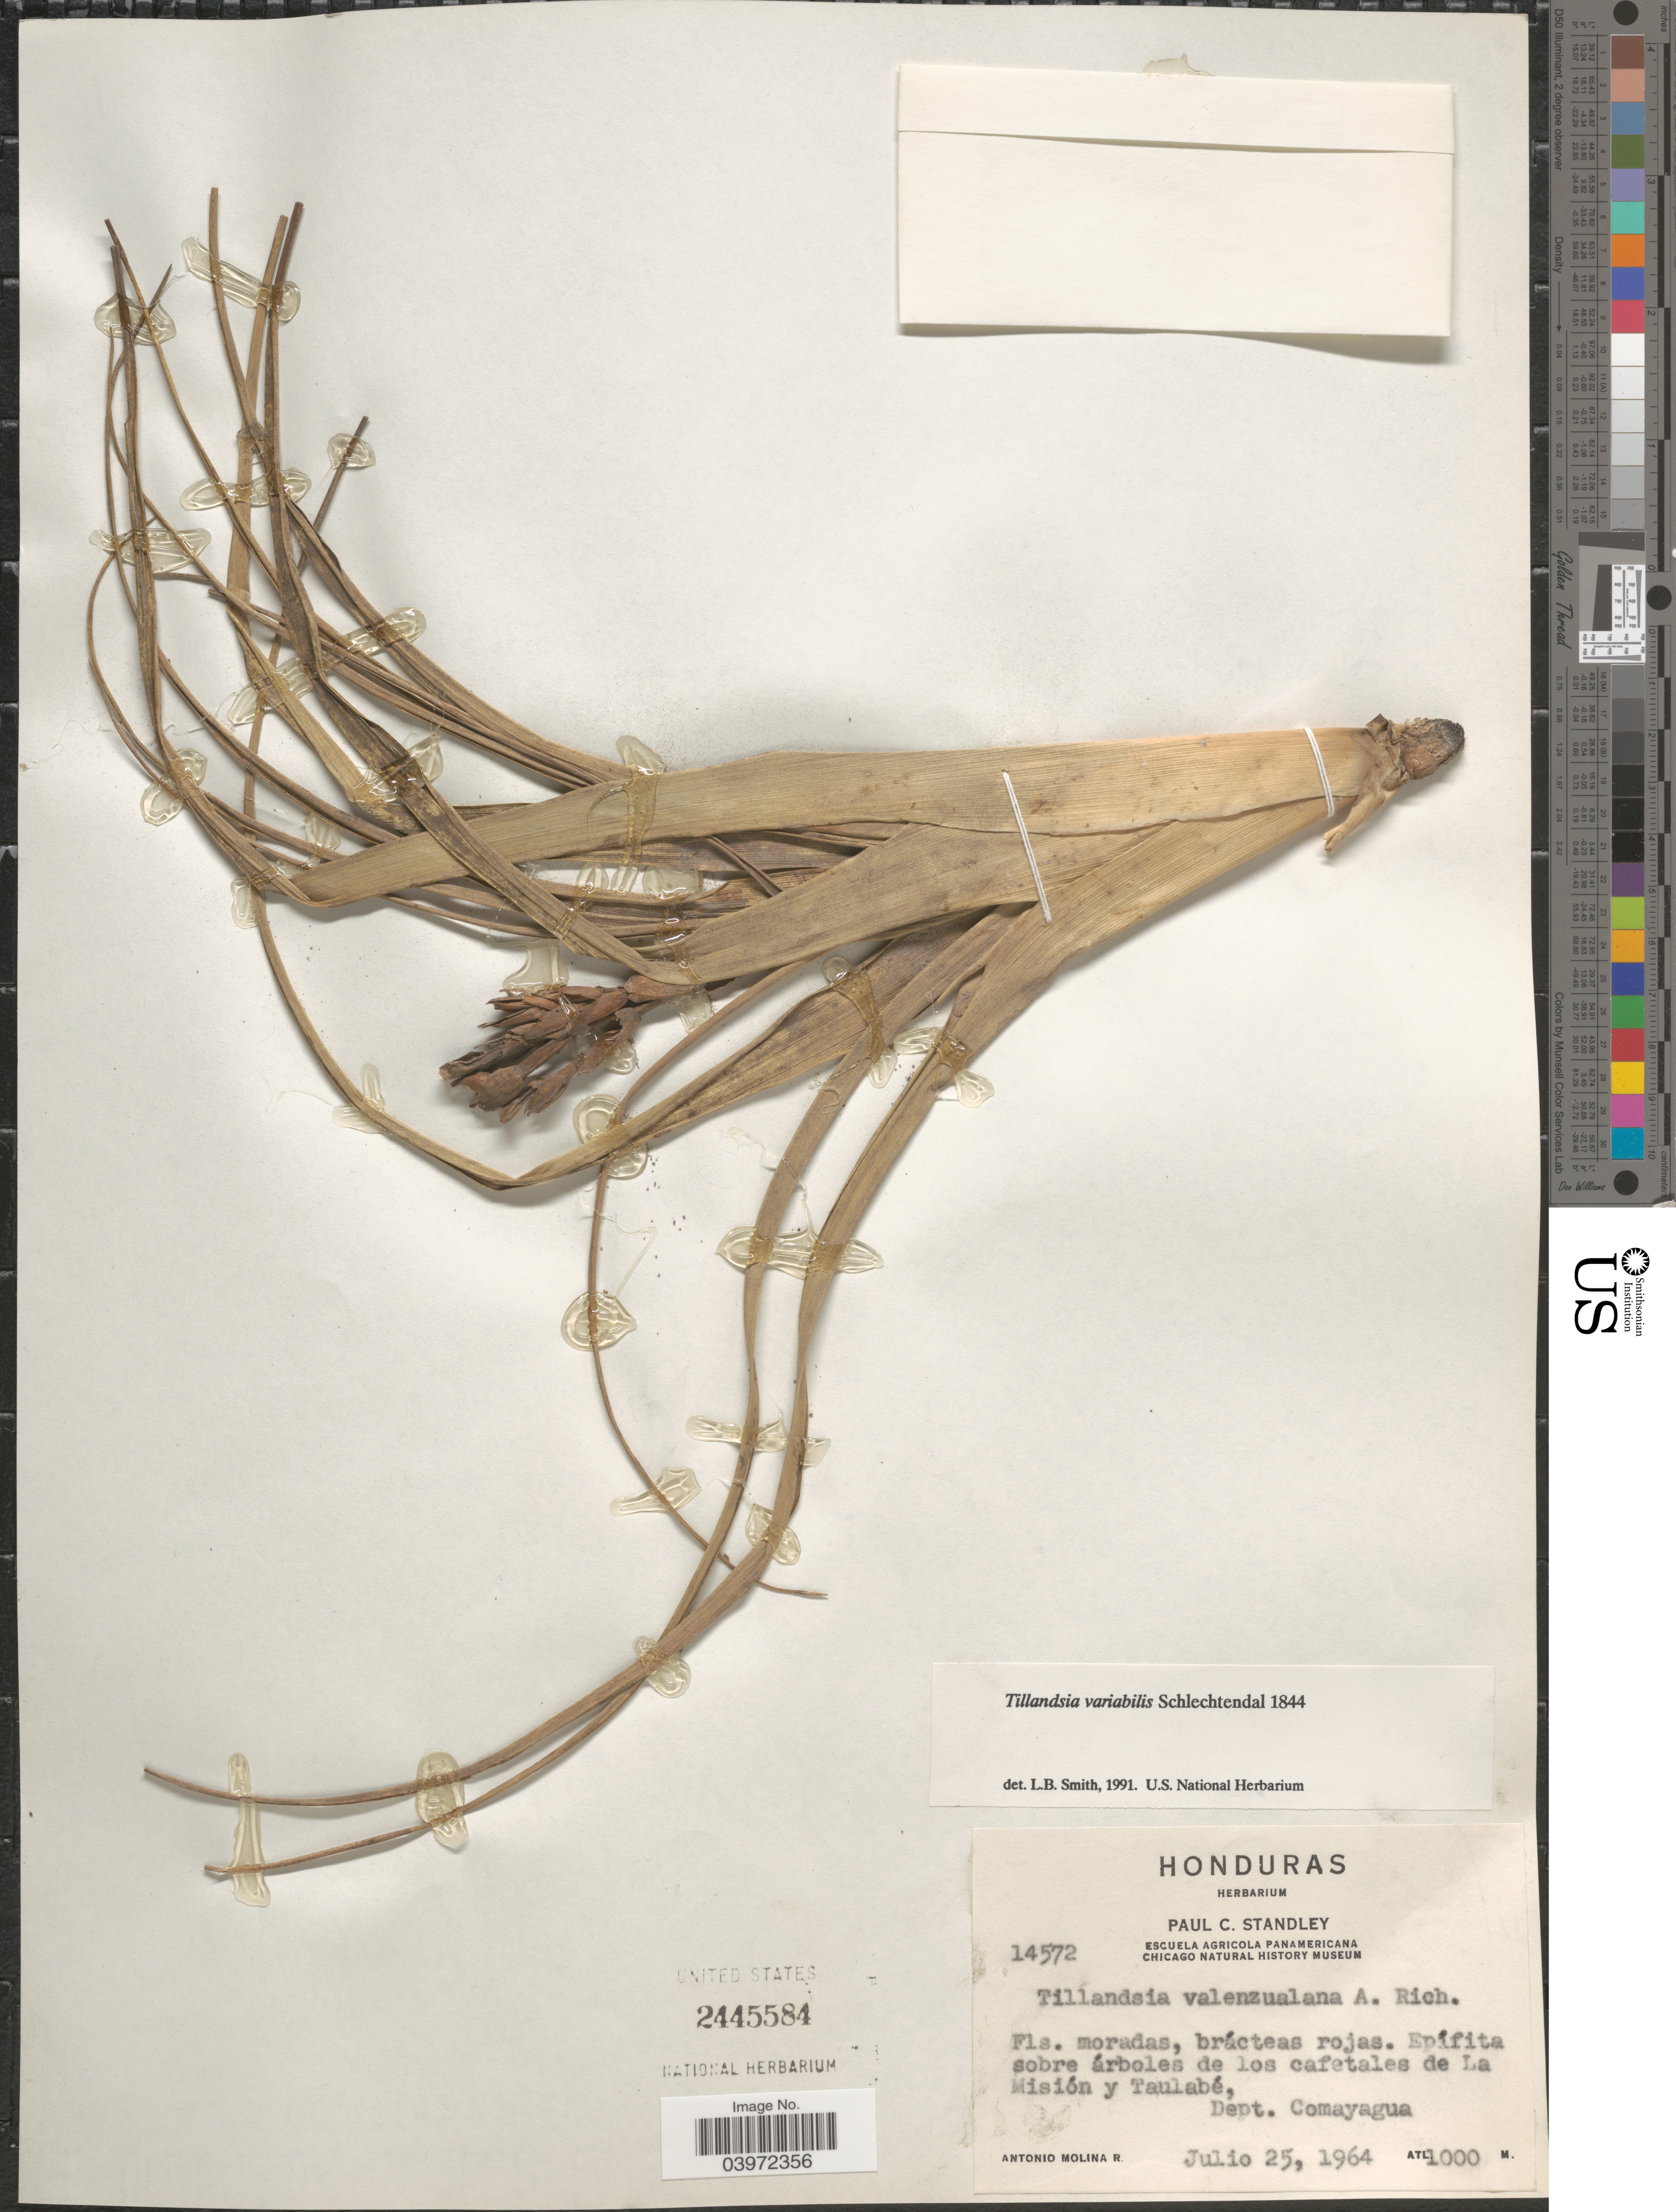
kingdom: Plantae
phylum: Tracheophyta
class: Liliopsida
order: Poales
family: Bromeliaceae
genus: Tillandsia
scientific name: Tillandsia variabilis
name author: Schltdl.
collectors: A. Molina R.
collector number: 14572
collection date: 1964-07-25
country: Honduras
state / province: Comayagua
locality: Epífita sobre árboles de los cafetales de La Misión y Taulabé, Dept. Comayagua.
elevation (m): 1000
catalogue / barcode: US 2445584